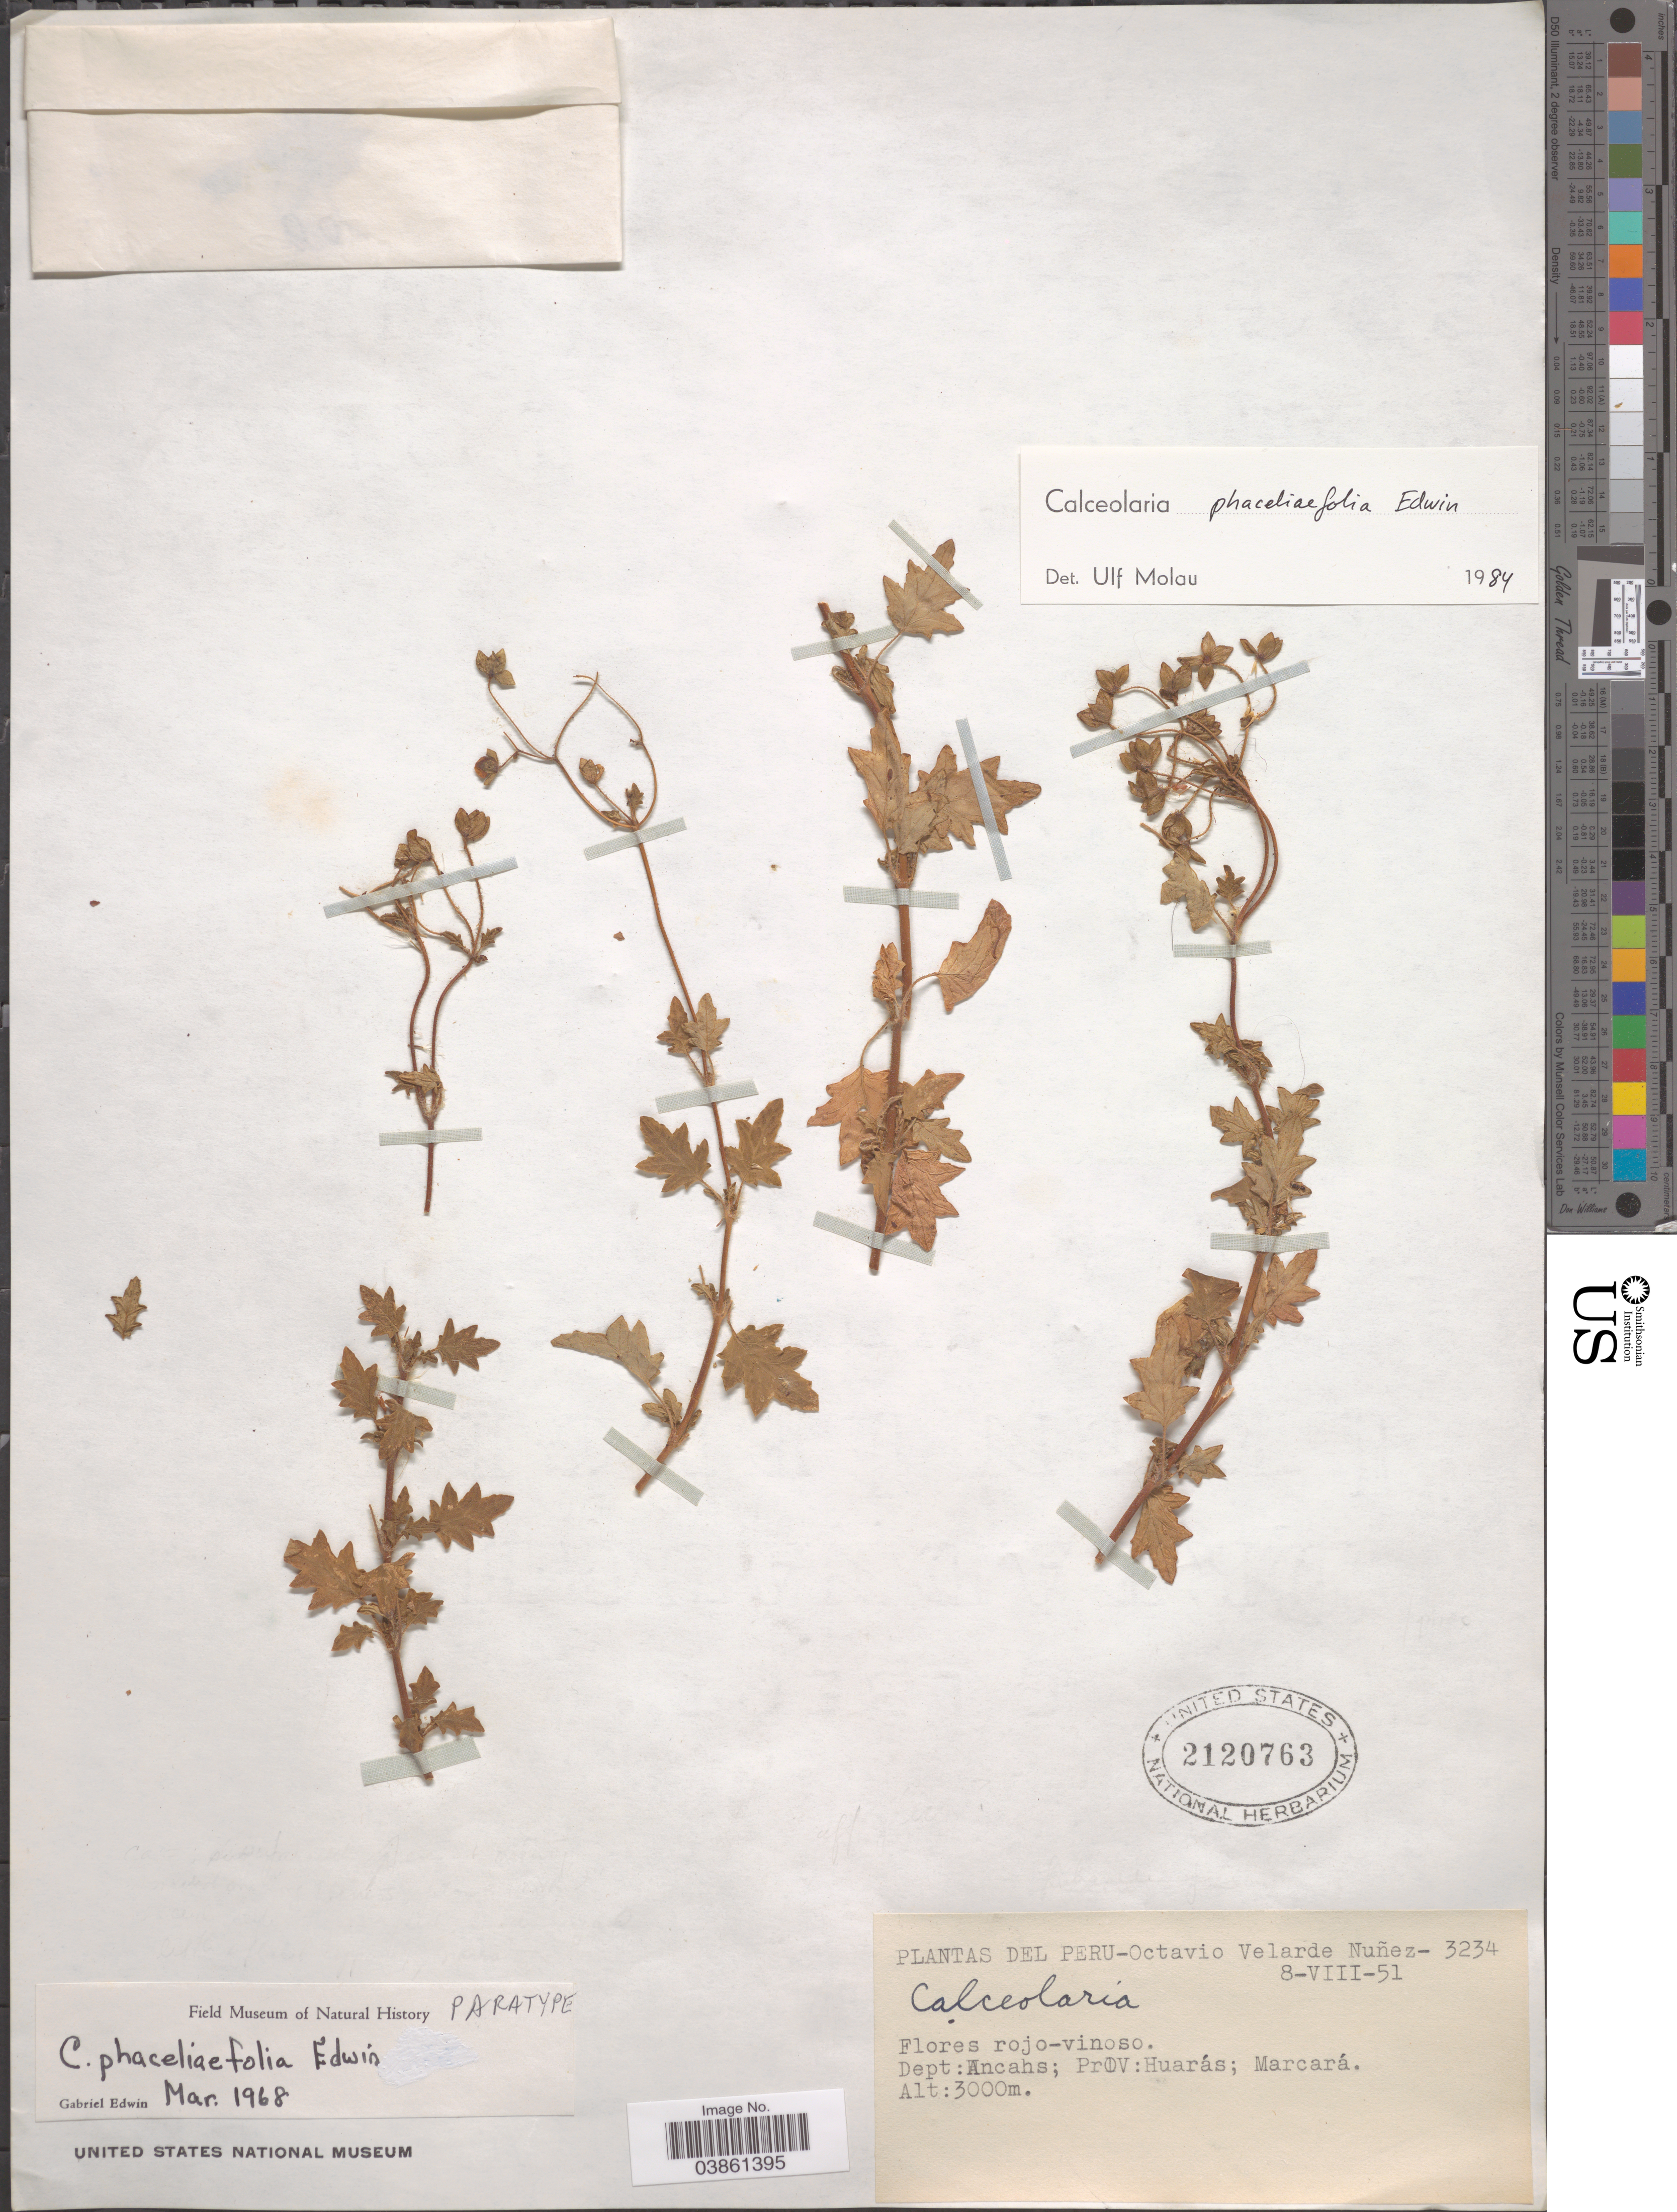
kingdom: Plantae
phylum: Tracheophyta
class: Magnoliopsida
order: Lamiales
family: Calceolariaceae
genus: Calceolaria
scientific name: Calceolaria phaceliaefolia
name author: Edwin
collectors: O. Nuñez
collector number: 3234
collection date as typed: Transcribed d/m/y: 8/8/51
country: Peru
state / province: Ancash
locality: Dept. Ancash; Prov. Huarás; Marcará.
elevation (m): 3000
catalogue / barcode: US 2120763